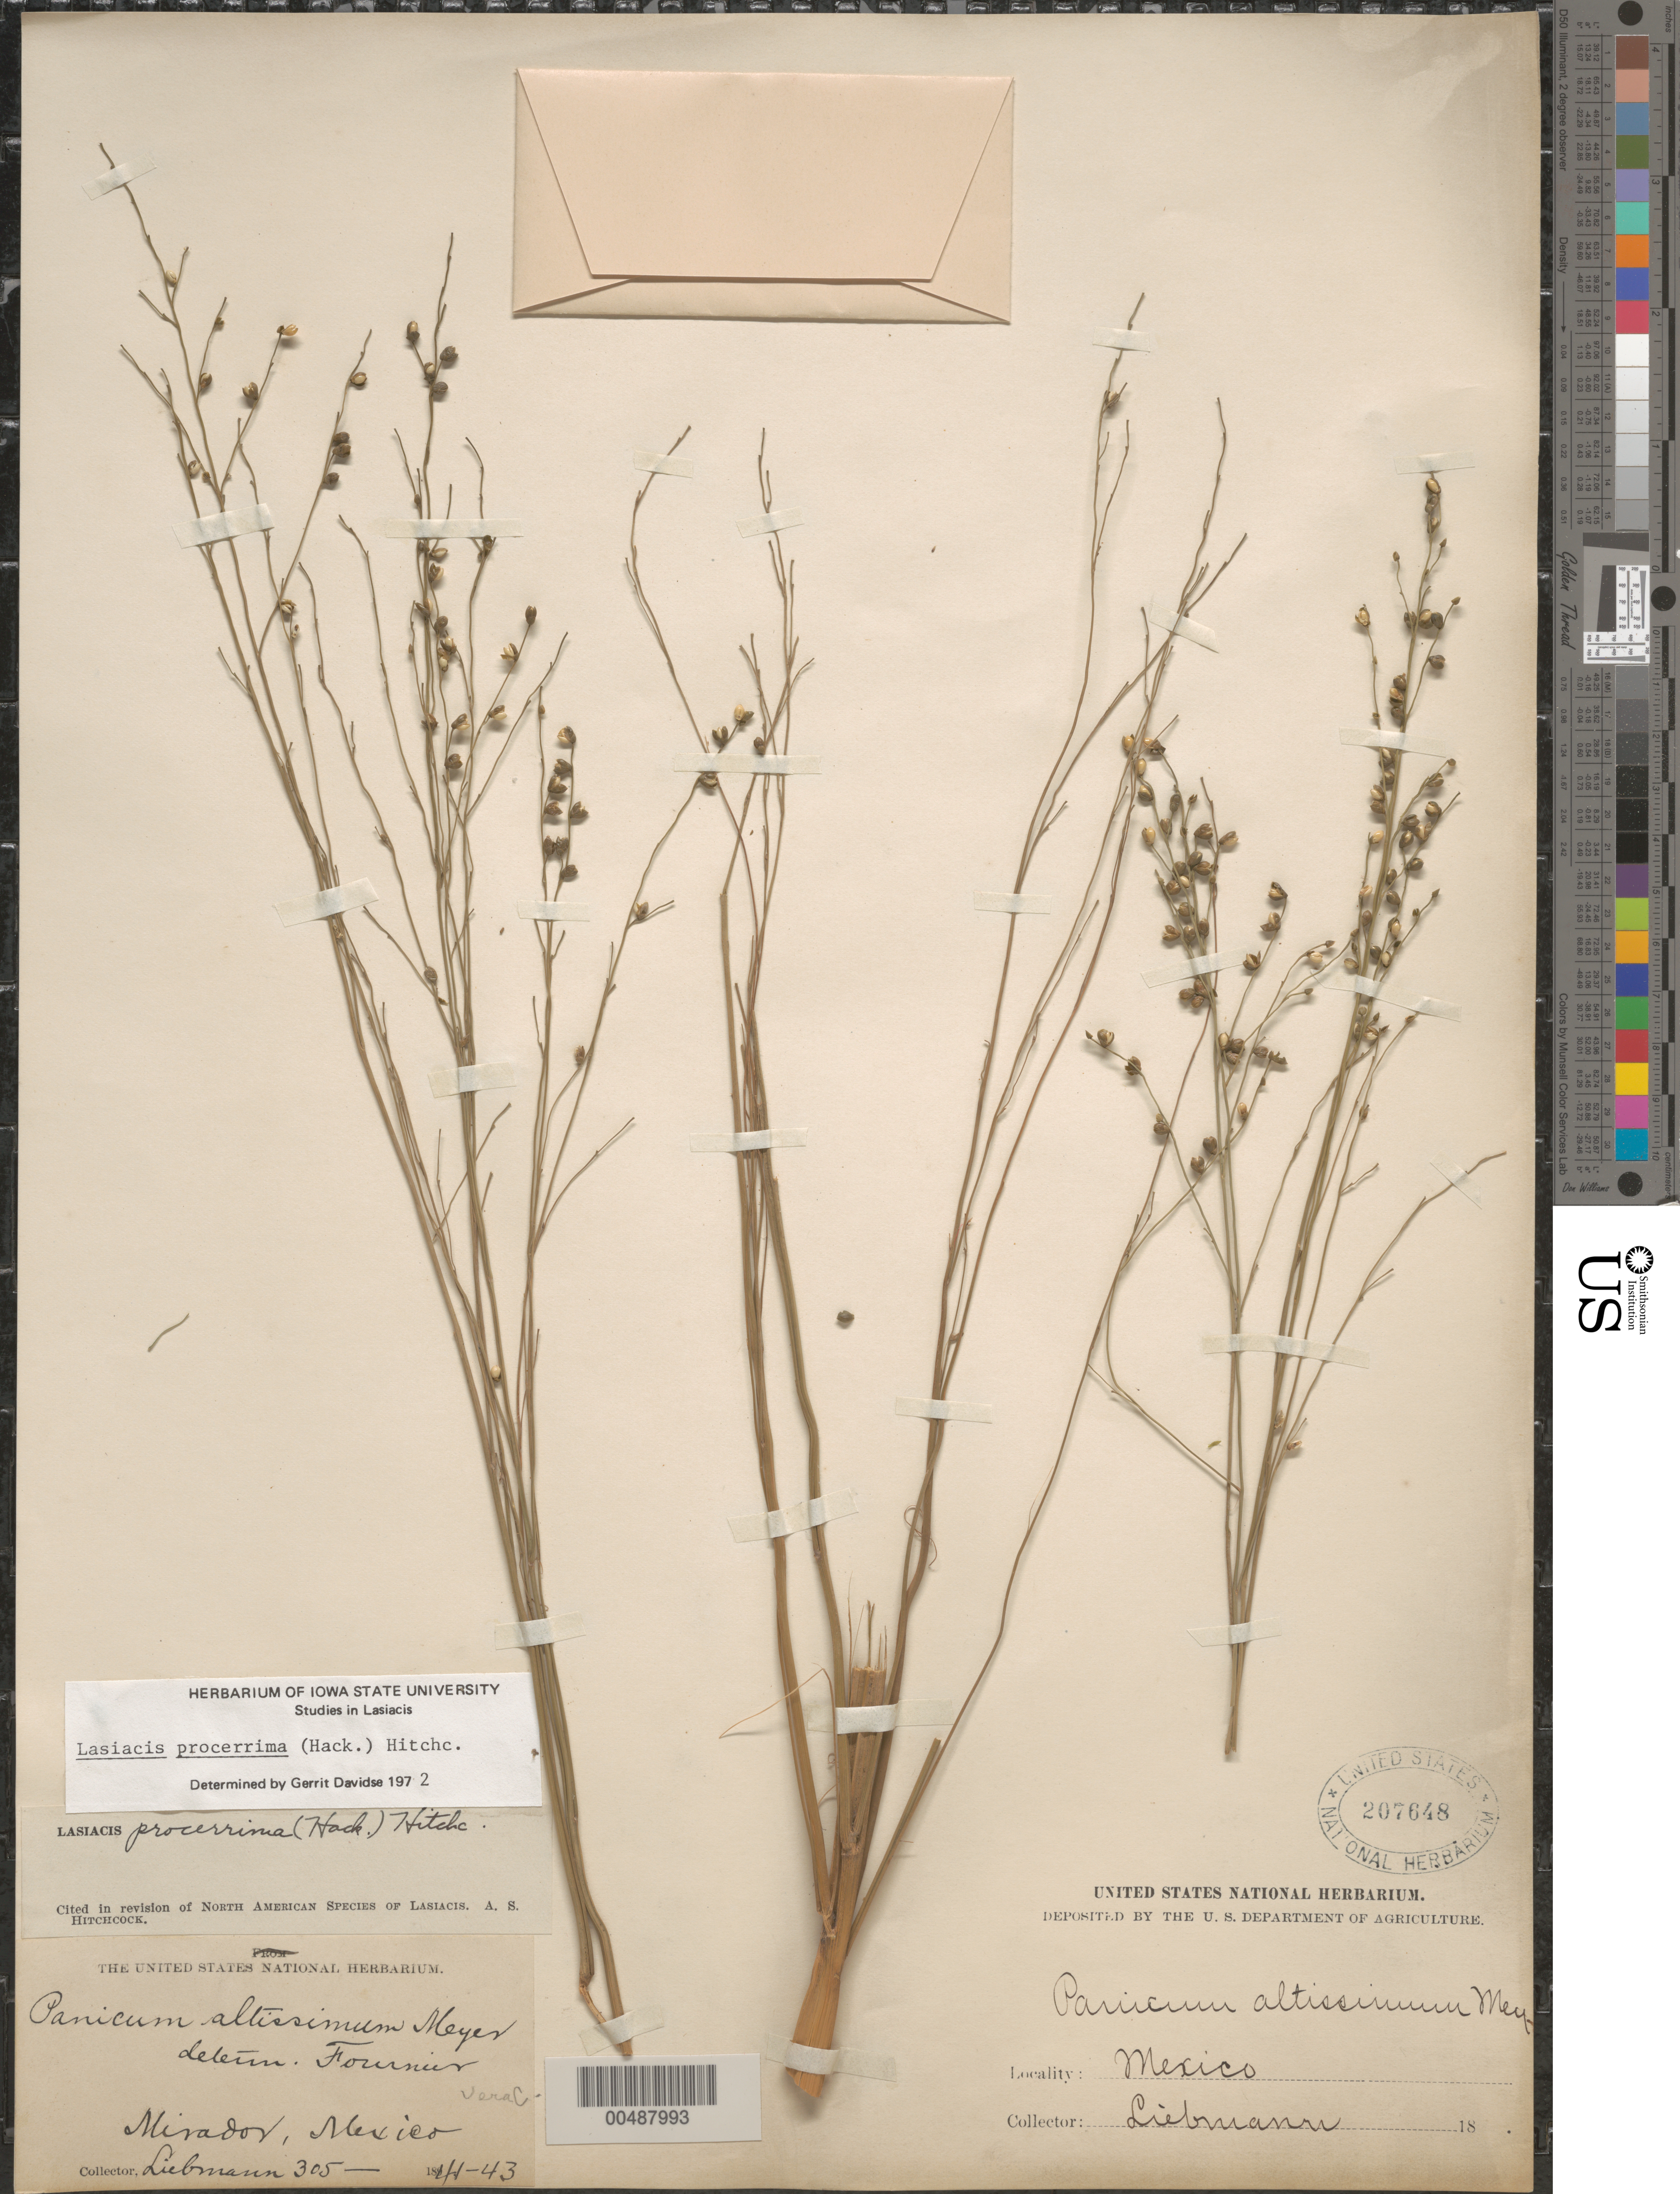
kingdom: Plantae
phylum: Tracheophyta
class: Liliopsida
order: Poales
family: Poaceae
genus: Lasiacis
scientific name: Lasiacis procerrima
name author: (Hack.) Hitchc.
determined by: Davidse, Gerrit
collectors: F. M. Liebmann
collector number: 305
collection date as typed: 1841 to -- --- 1843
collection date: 1841/1843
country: Mexico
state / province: Veracruz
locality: Mirador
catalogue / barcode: US 207648